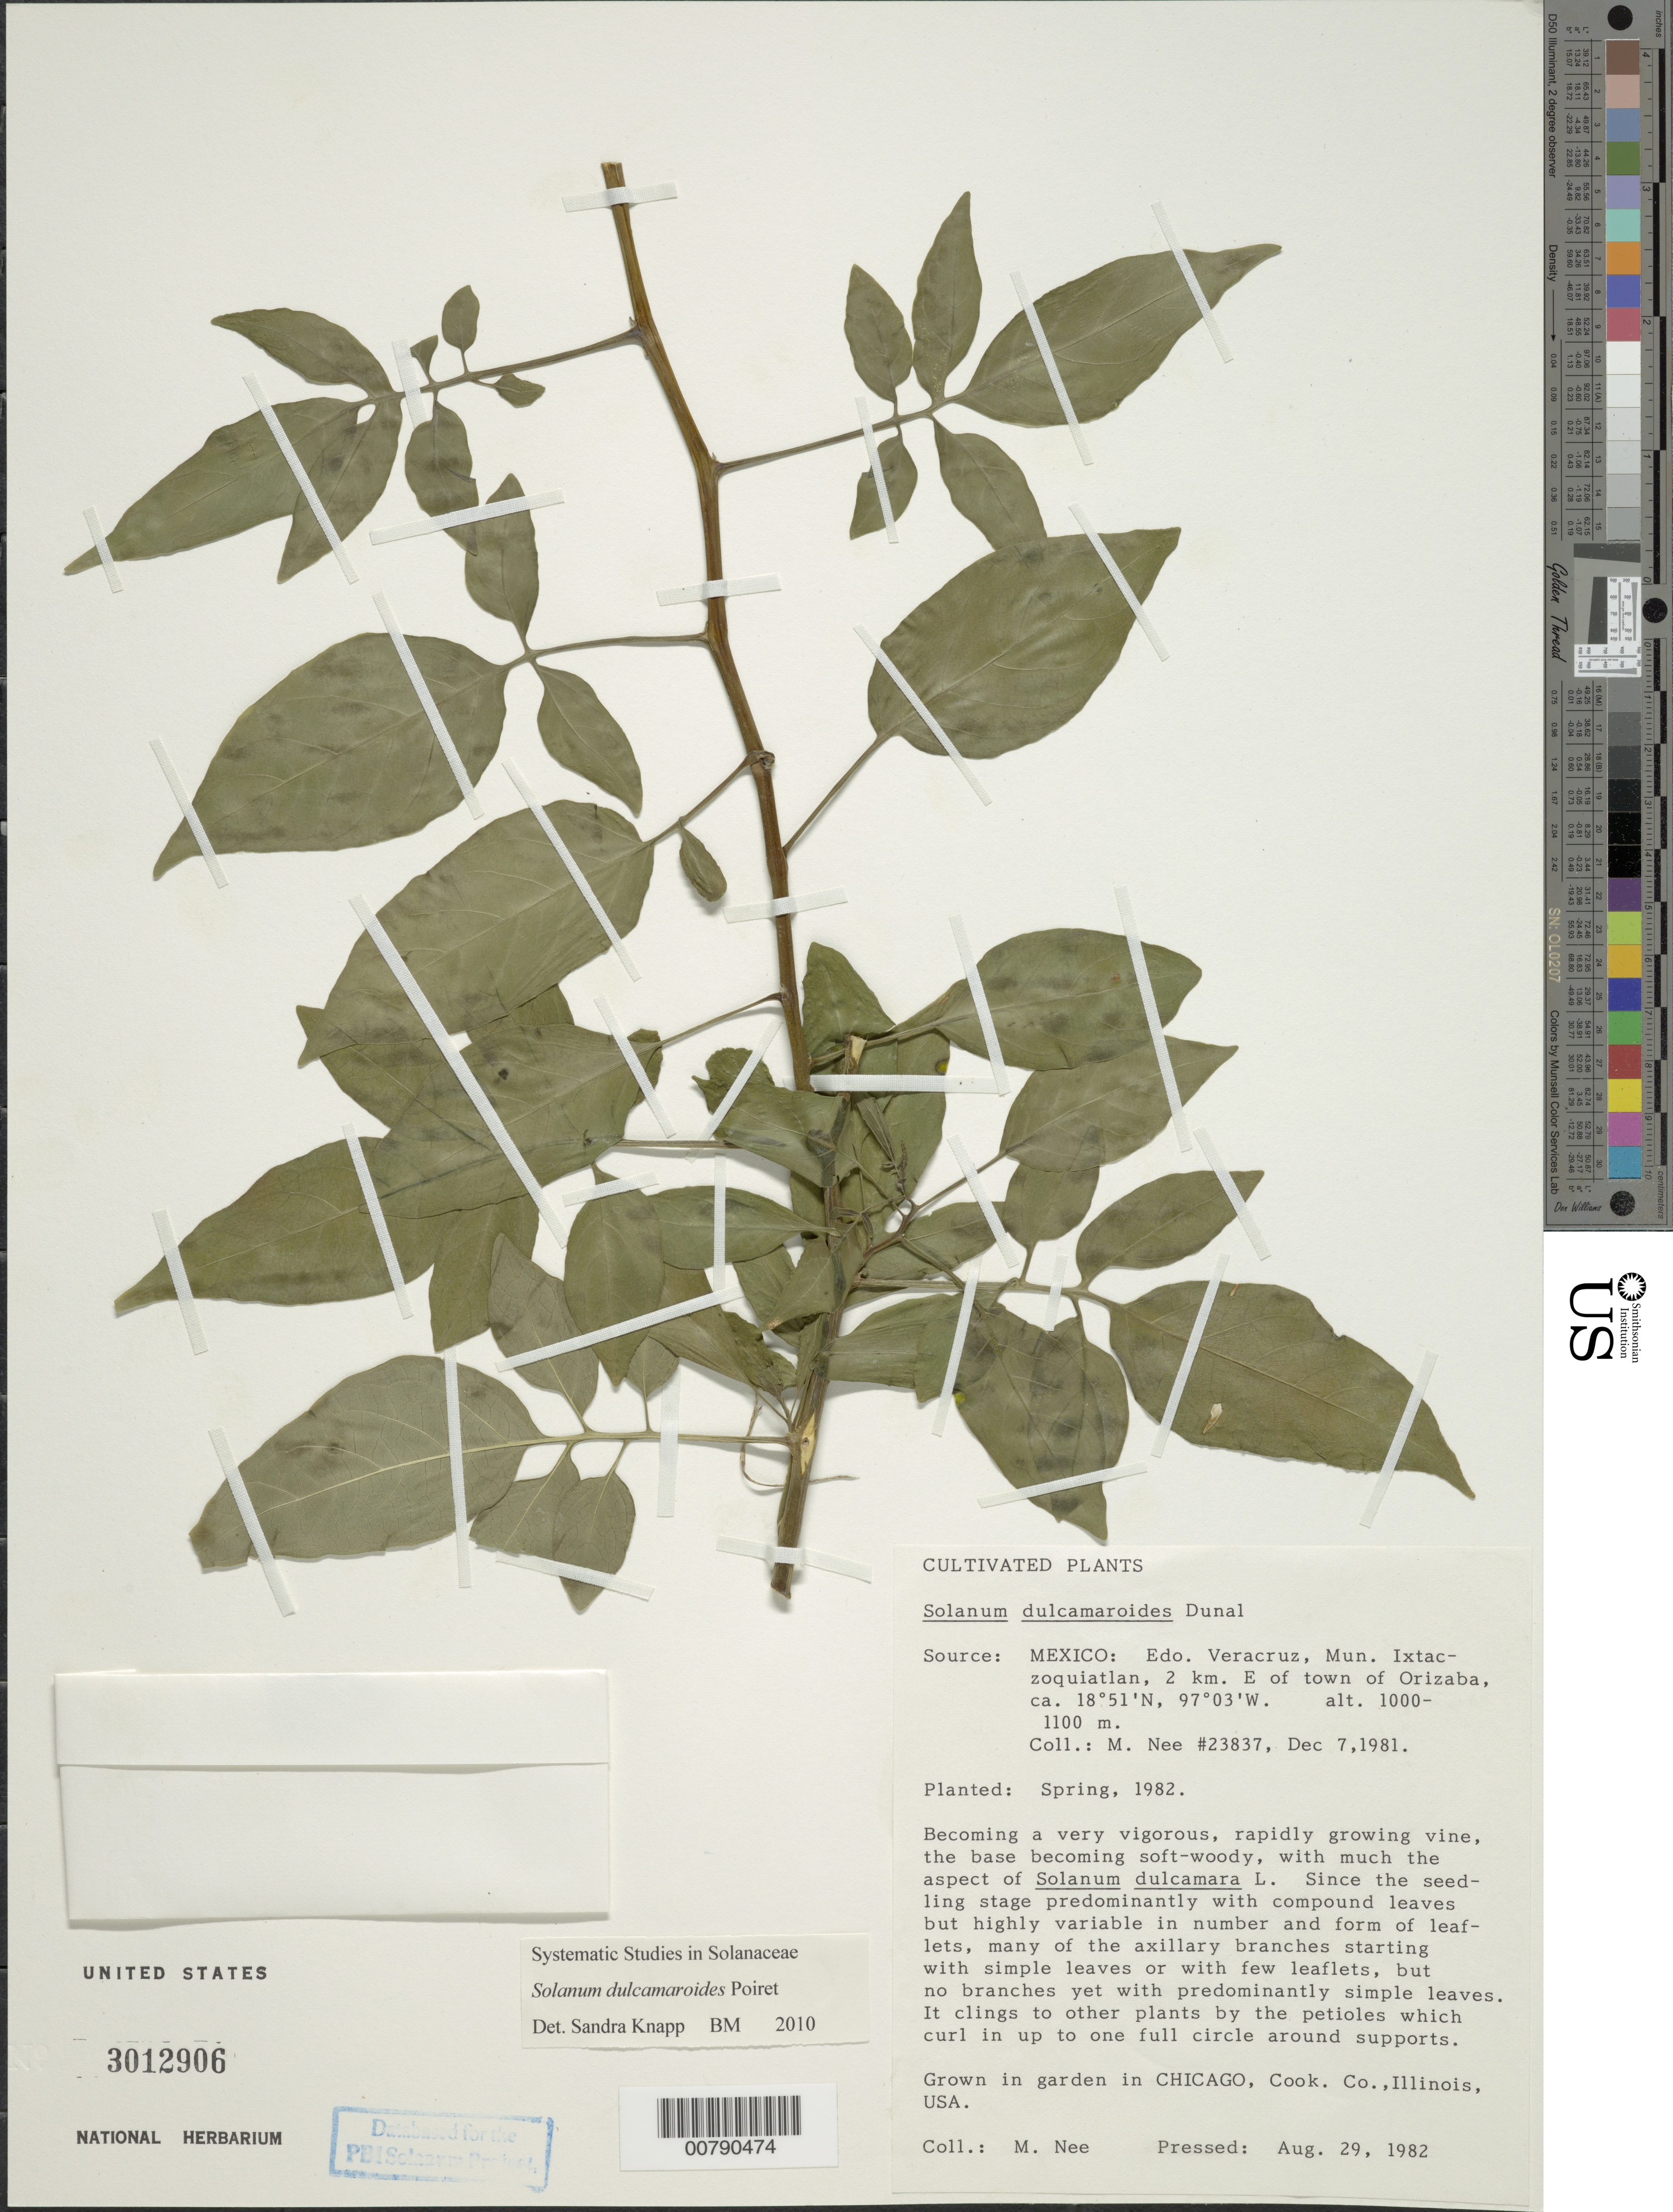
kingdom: Plantae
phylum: Tracheophyta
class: Magnoliopsida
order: Solanales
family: Solanaceae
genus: Solanum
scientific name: Solanum dulcamaroides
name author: Dunal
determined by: Knapp, S. D.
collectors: M. Nee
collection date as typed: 29 Aug 1982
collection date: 1982-08-29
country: United States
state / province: Illinois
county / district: Cook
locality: in garden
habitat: cultivated from seed of Nee 23837 collected on 7 December 1981 in Mexico.Veracruz, Mun. Ixtaczoquiatlan, 2 km E of Orizaba, ca. 18.51'N, 97.03'W, 1000-1100 m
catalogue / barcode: US 3012906